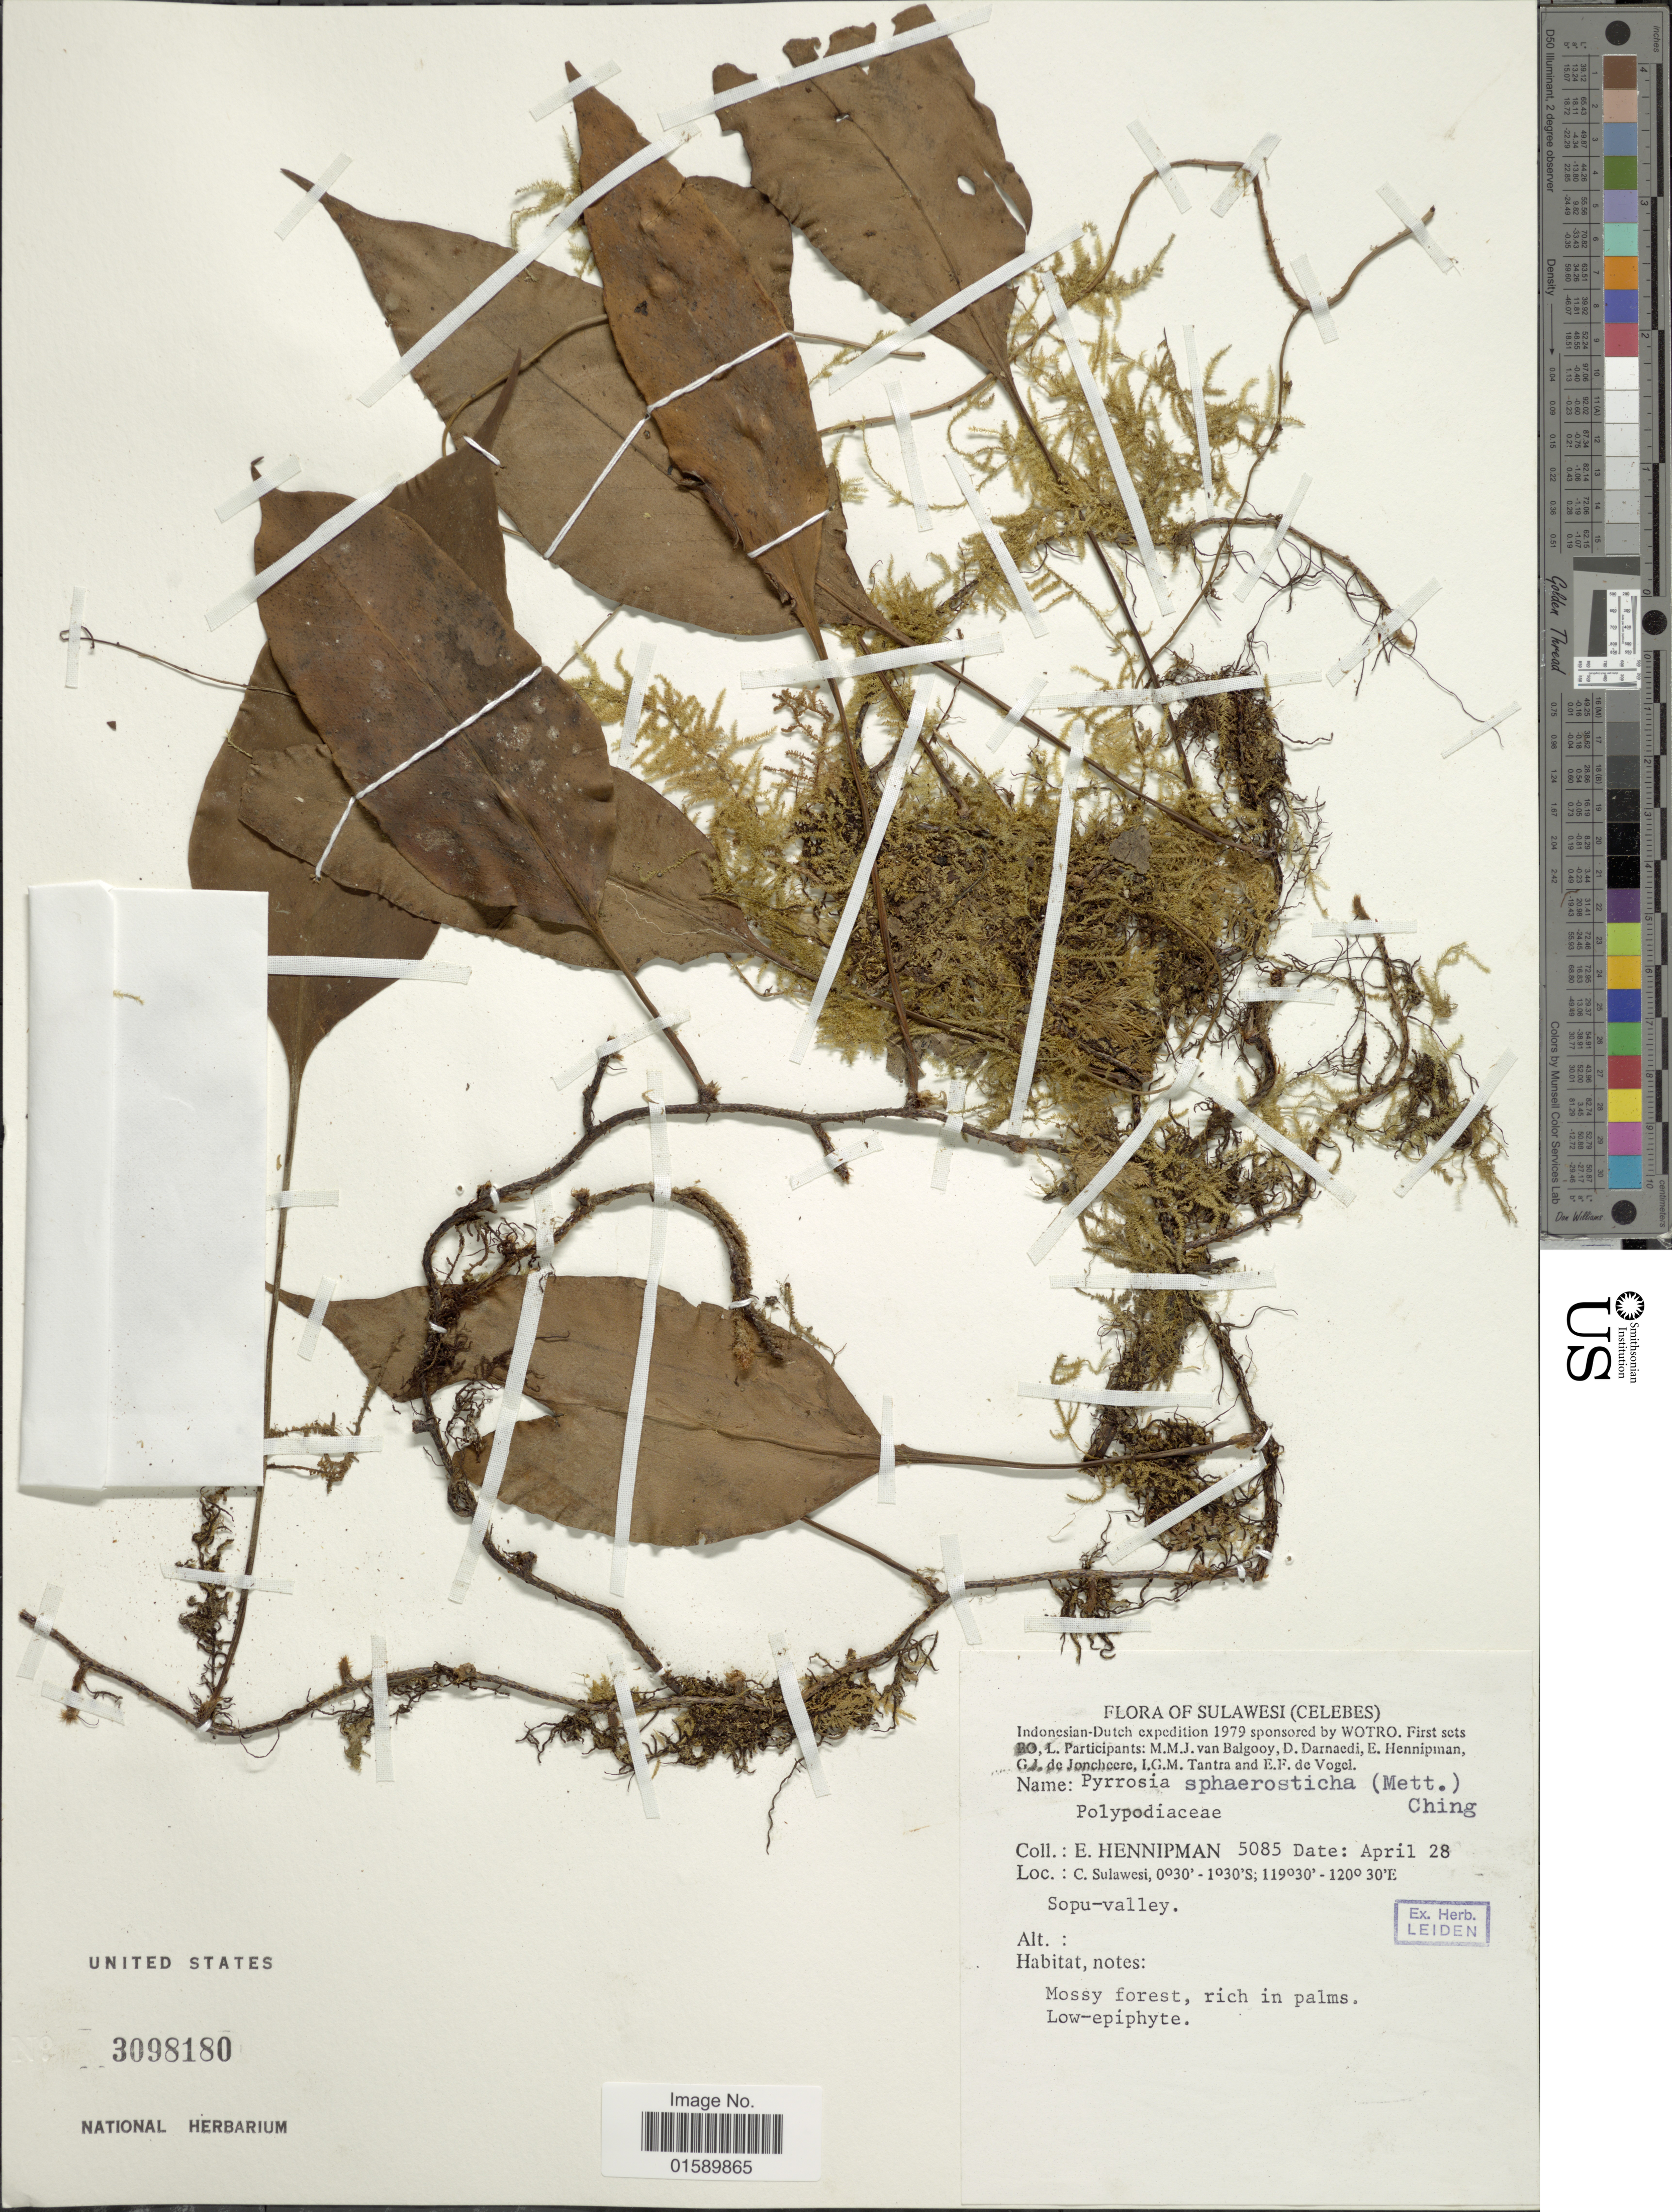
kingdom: Plantae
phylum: Tracheophyta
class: Polypodiopsida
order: Polypodiales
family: Polypodiaceae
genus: Pyrrosia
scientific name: Pyrrosia sphaerosticha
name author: (Mett.) Ching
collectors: E. Hennipman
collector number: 5085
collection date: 1979-04-28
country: Indonesia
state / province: Sulawesi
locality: Sulawesi (Celebes), C. Sulawesi, Sopu-valley.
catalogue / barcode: US 3098180